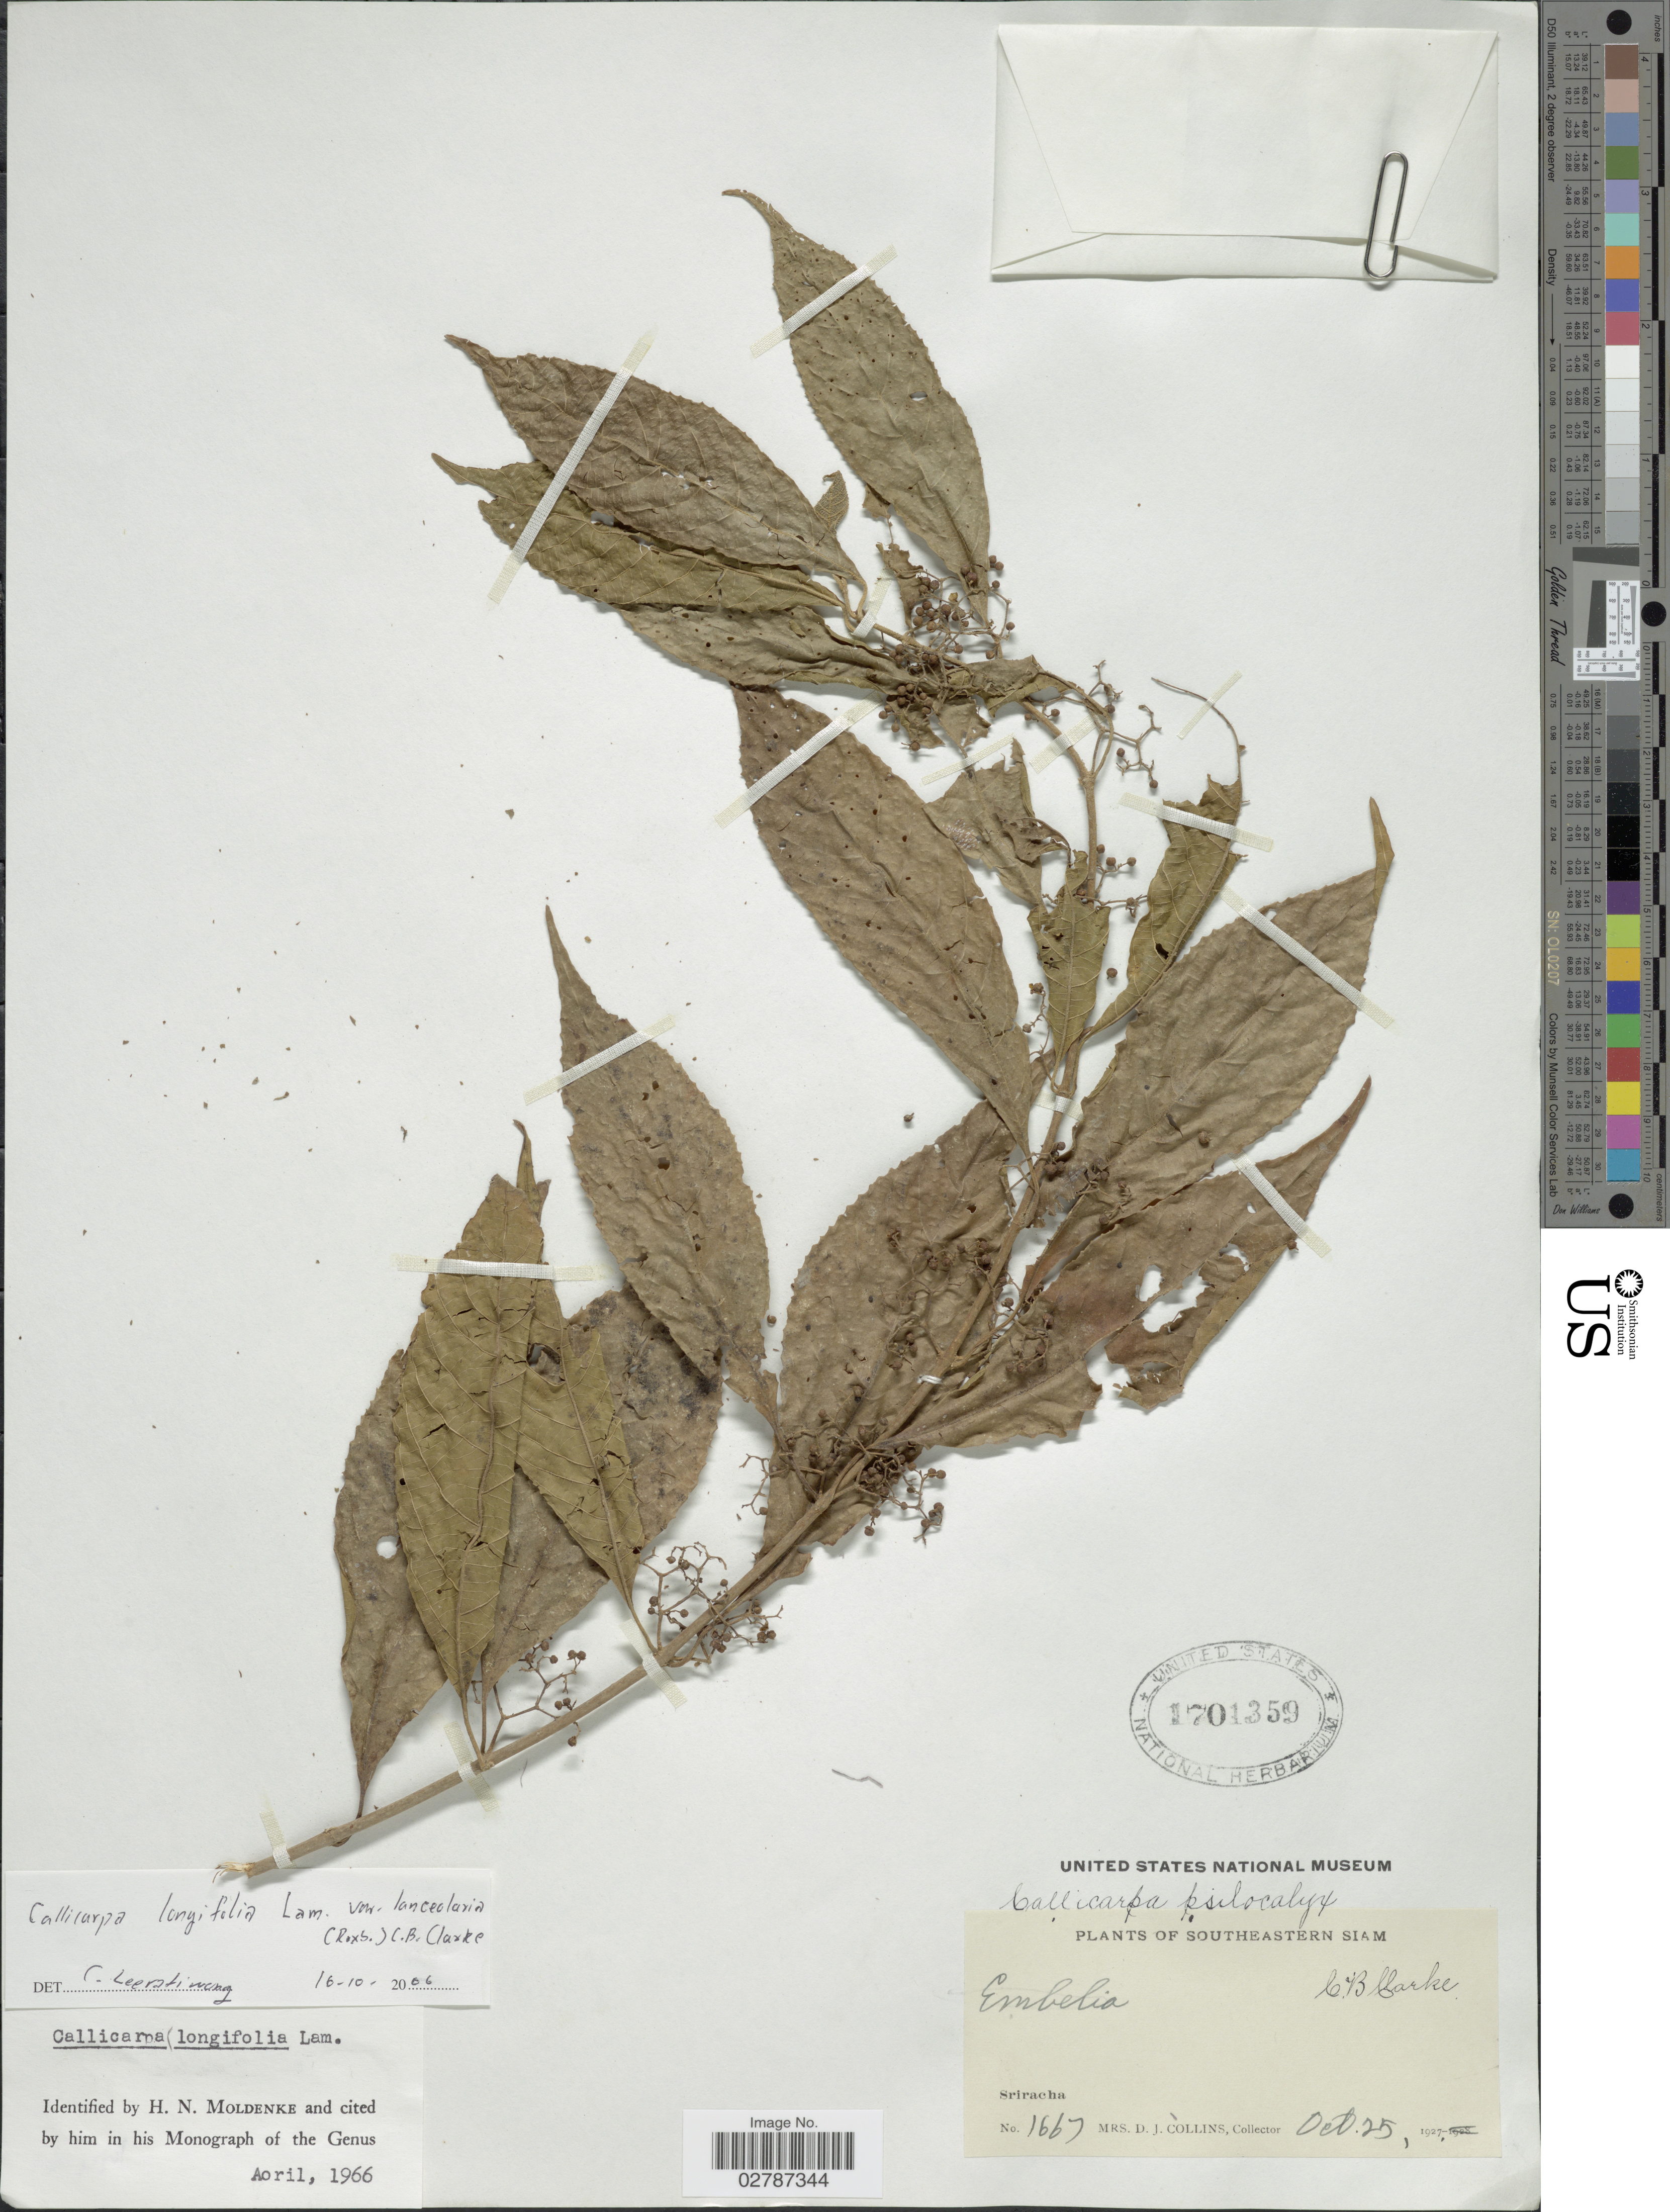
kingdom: Plantae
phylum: Tracheophyta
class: Magnoliopsida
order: Lamiales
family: Lamiaceae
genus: Callicarpa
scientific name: Callicarpa longifolia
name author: Lam.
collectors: Mrs. D. J. Collins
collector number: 1667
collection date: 1927-10-25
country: Thailand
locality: Southeastern Siam. Sriracha.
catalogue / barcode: US 1701359